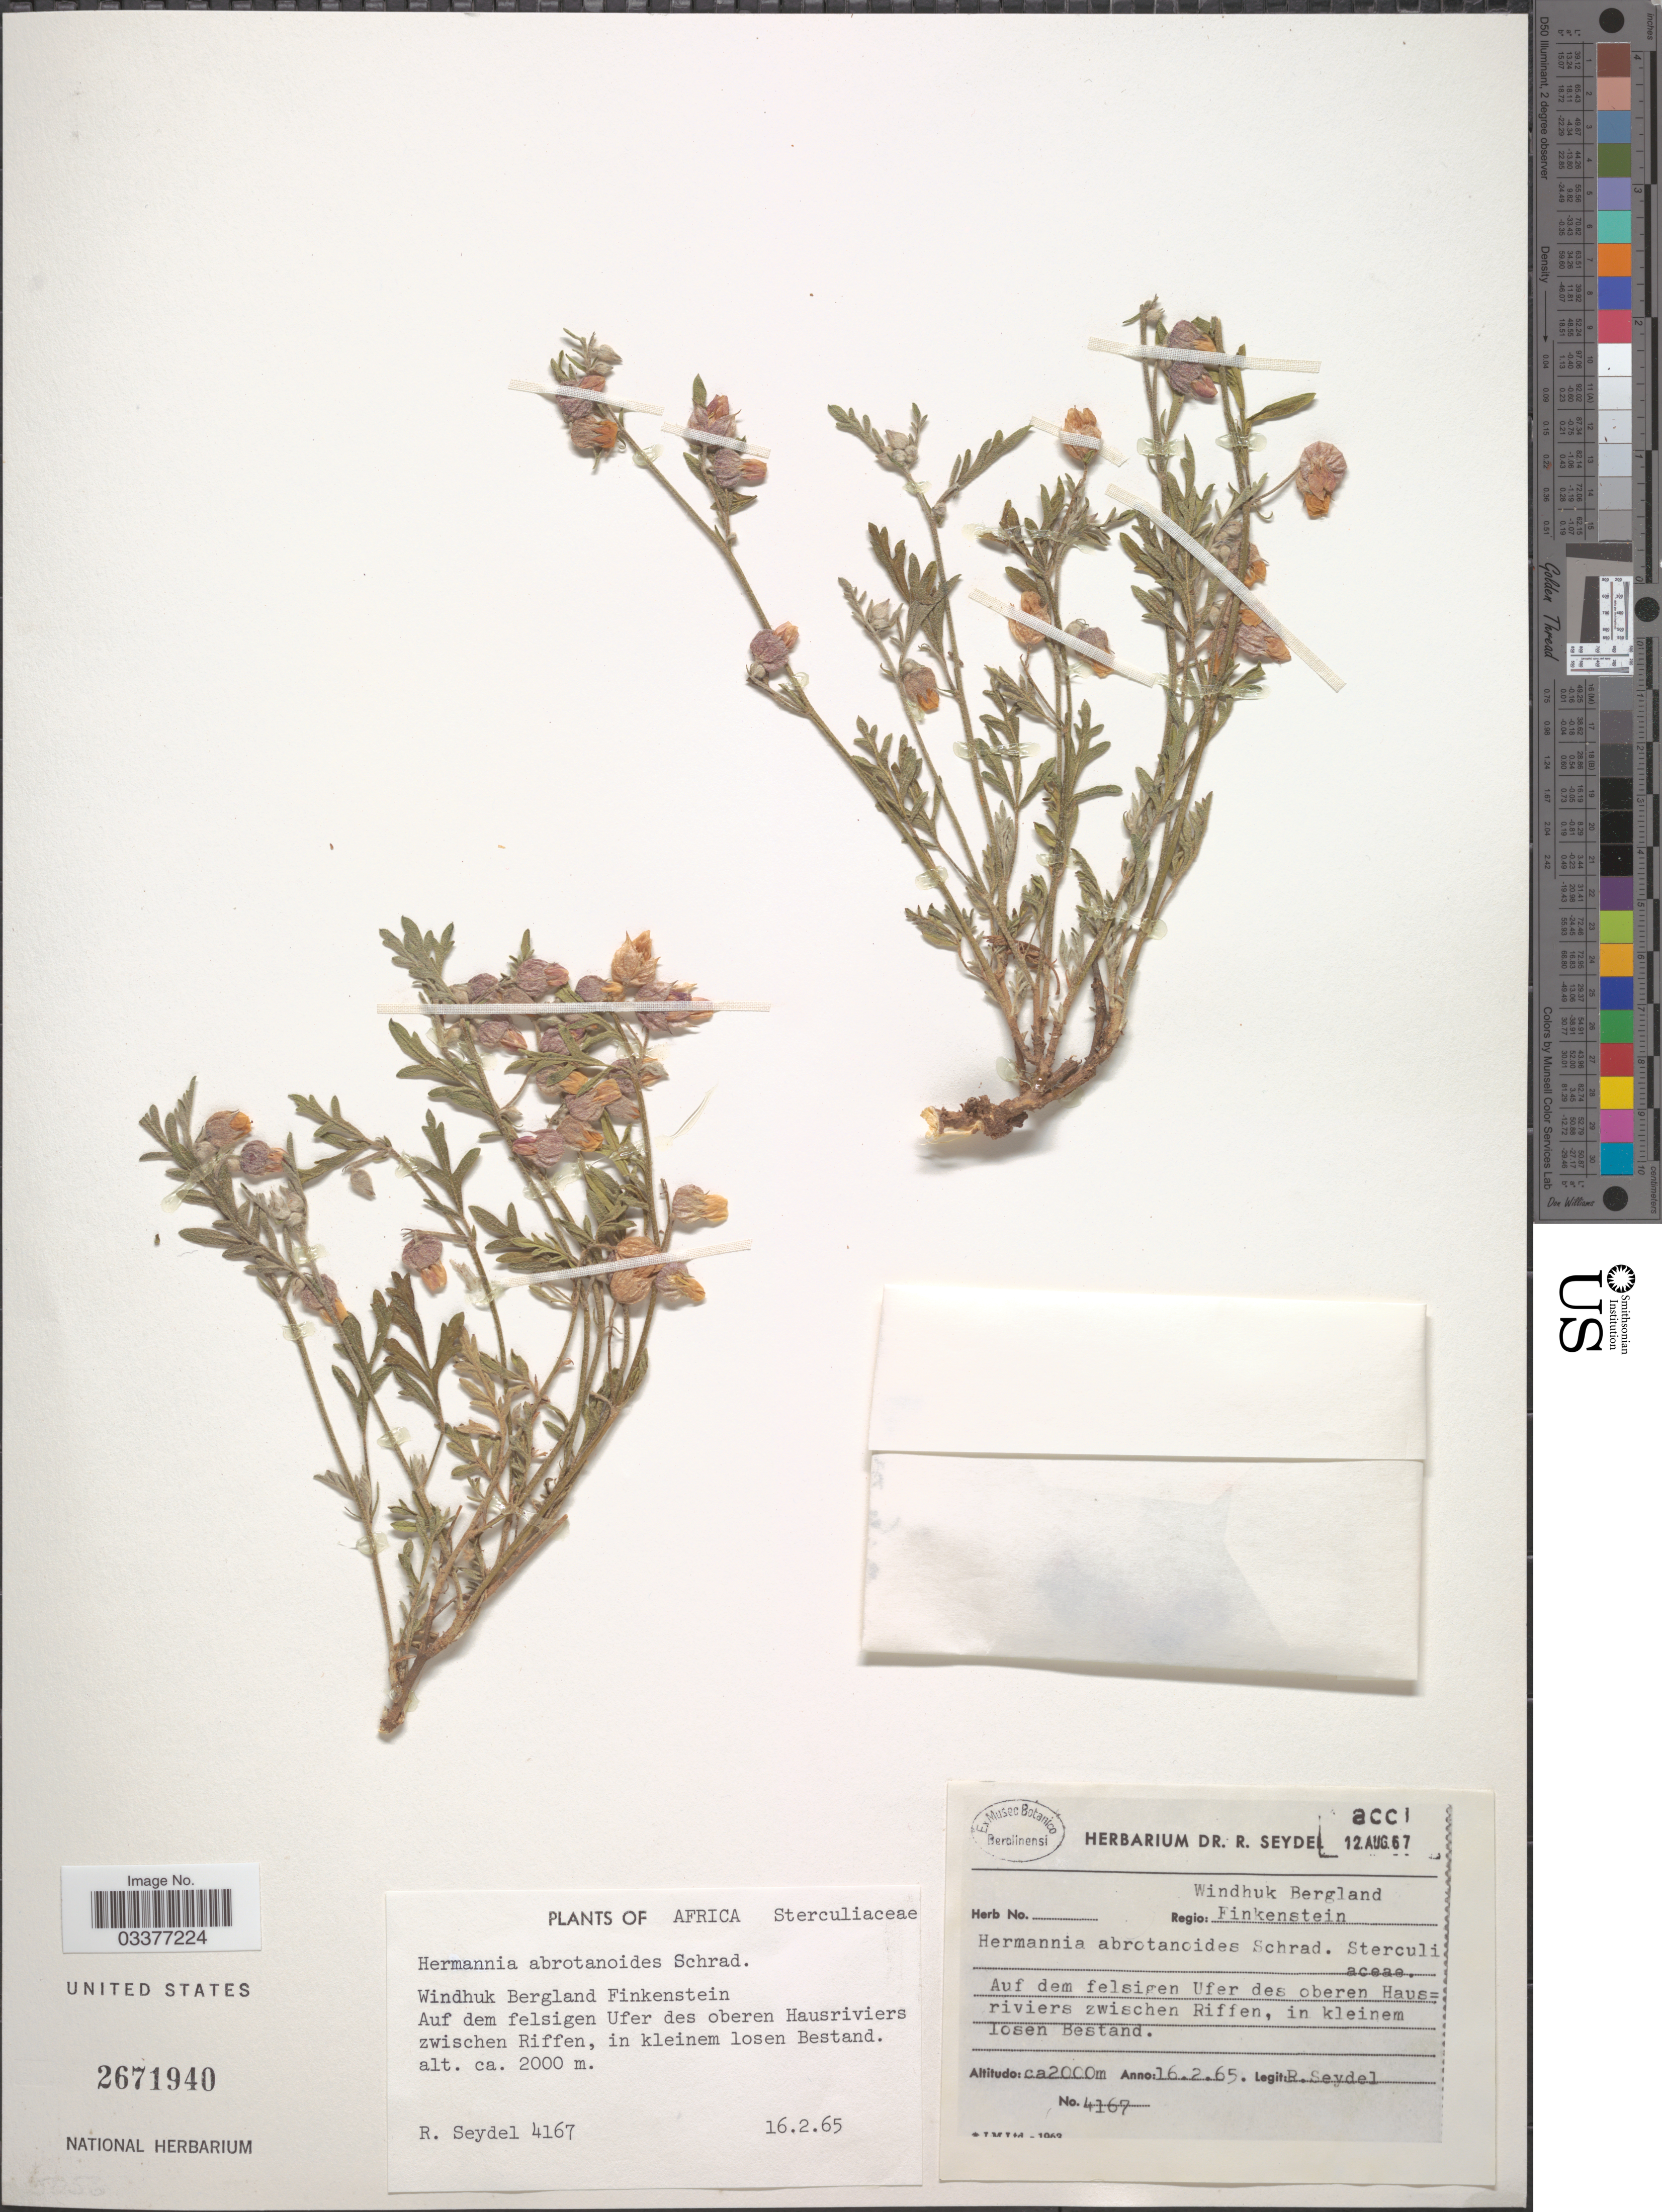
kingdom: Plantae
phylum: Tracheophyta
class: Magnoliopsida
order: Malvales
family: Malvaceae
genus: Hermannia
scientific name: Hermannia abrotanoides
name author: Schrad.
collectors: R. Seydel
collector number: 4167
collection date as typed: Transcribed d/m/y: 16/2/65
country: Namibia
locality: Africa. Regio Windhuk Bergland Finkenstein.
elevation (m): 2000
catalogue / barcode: US 2671940